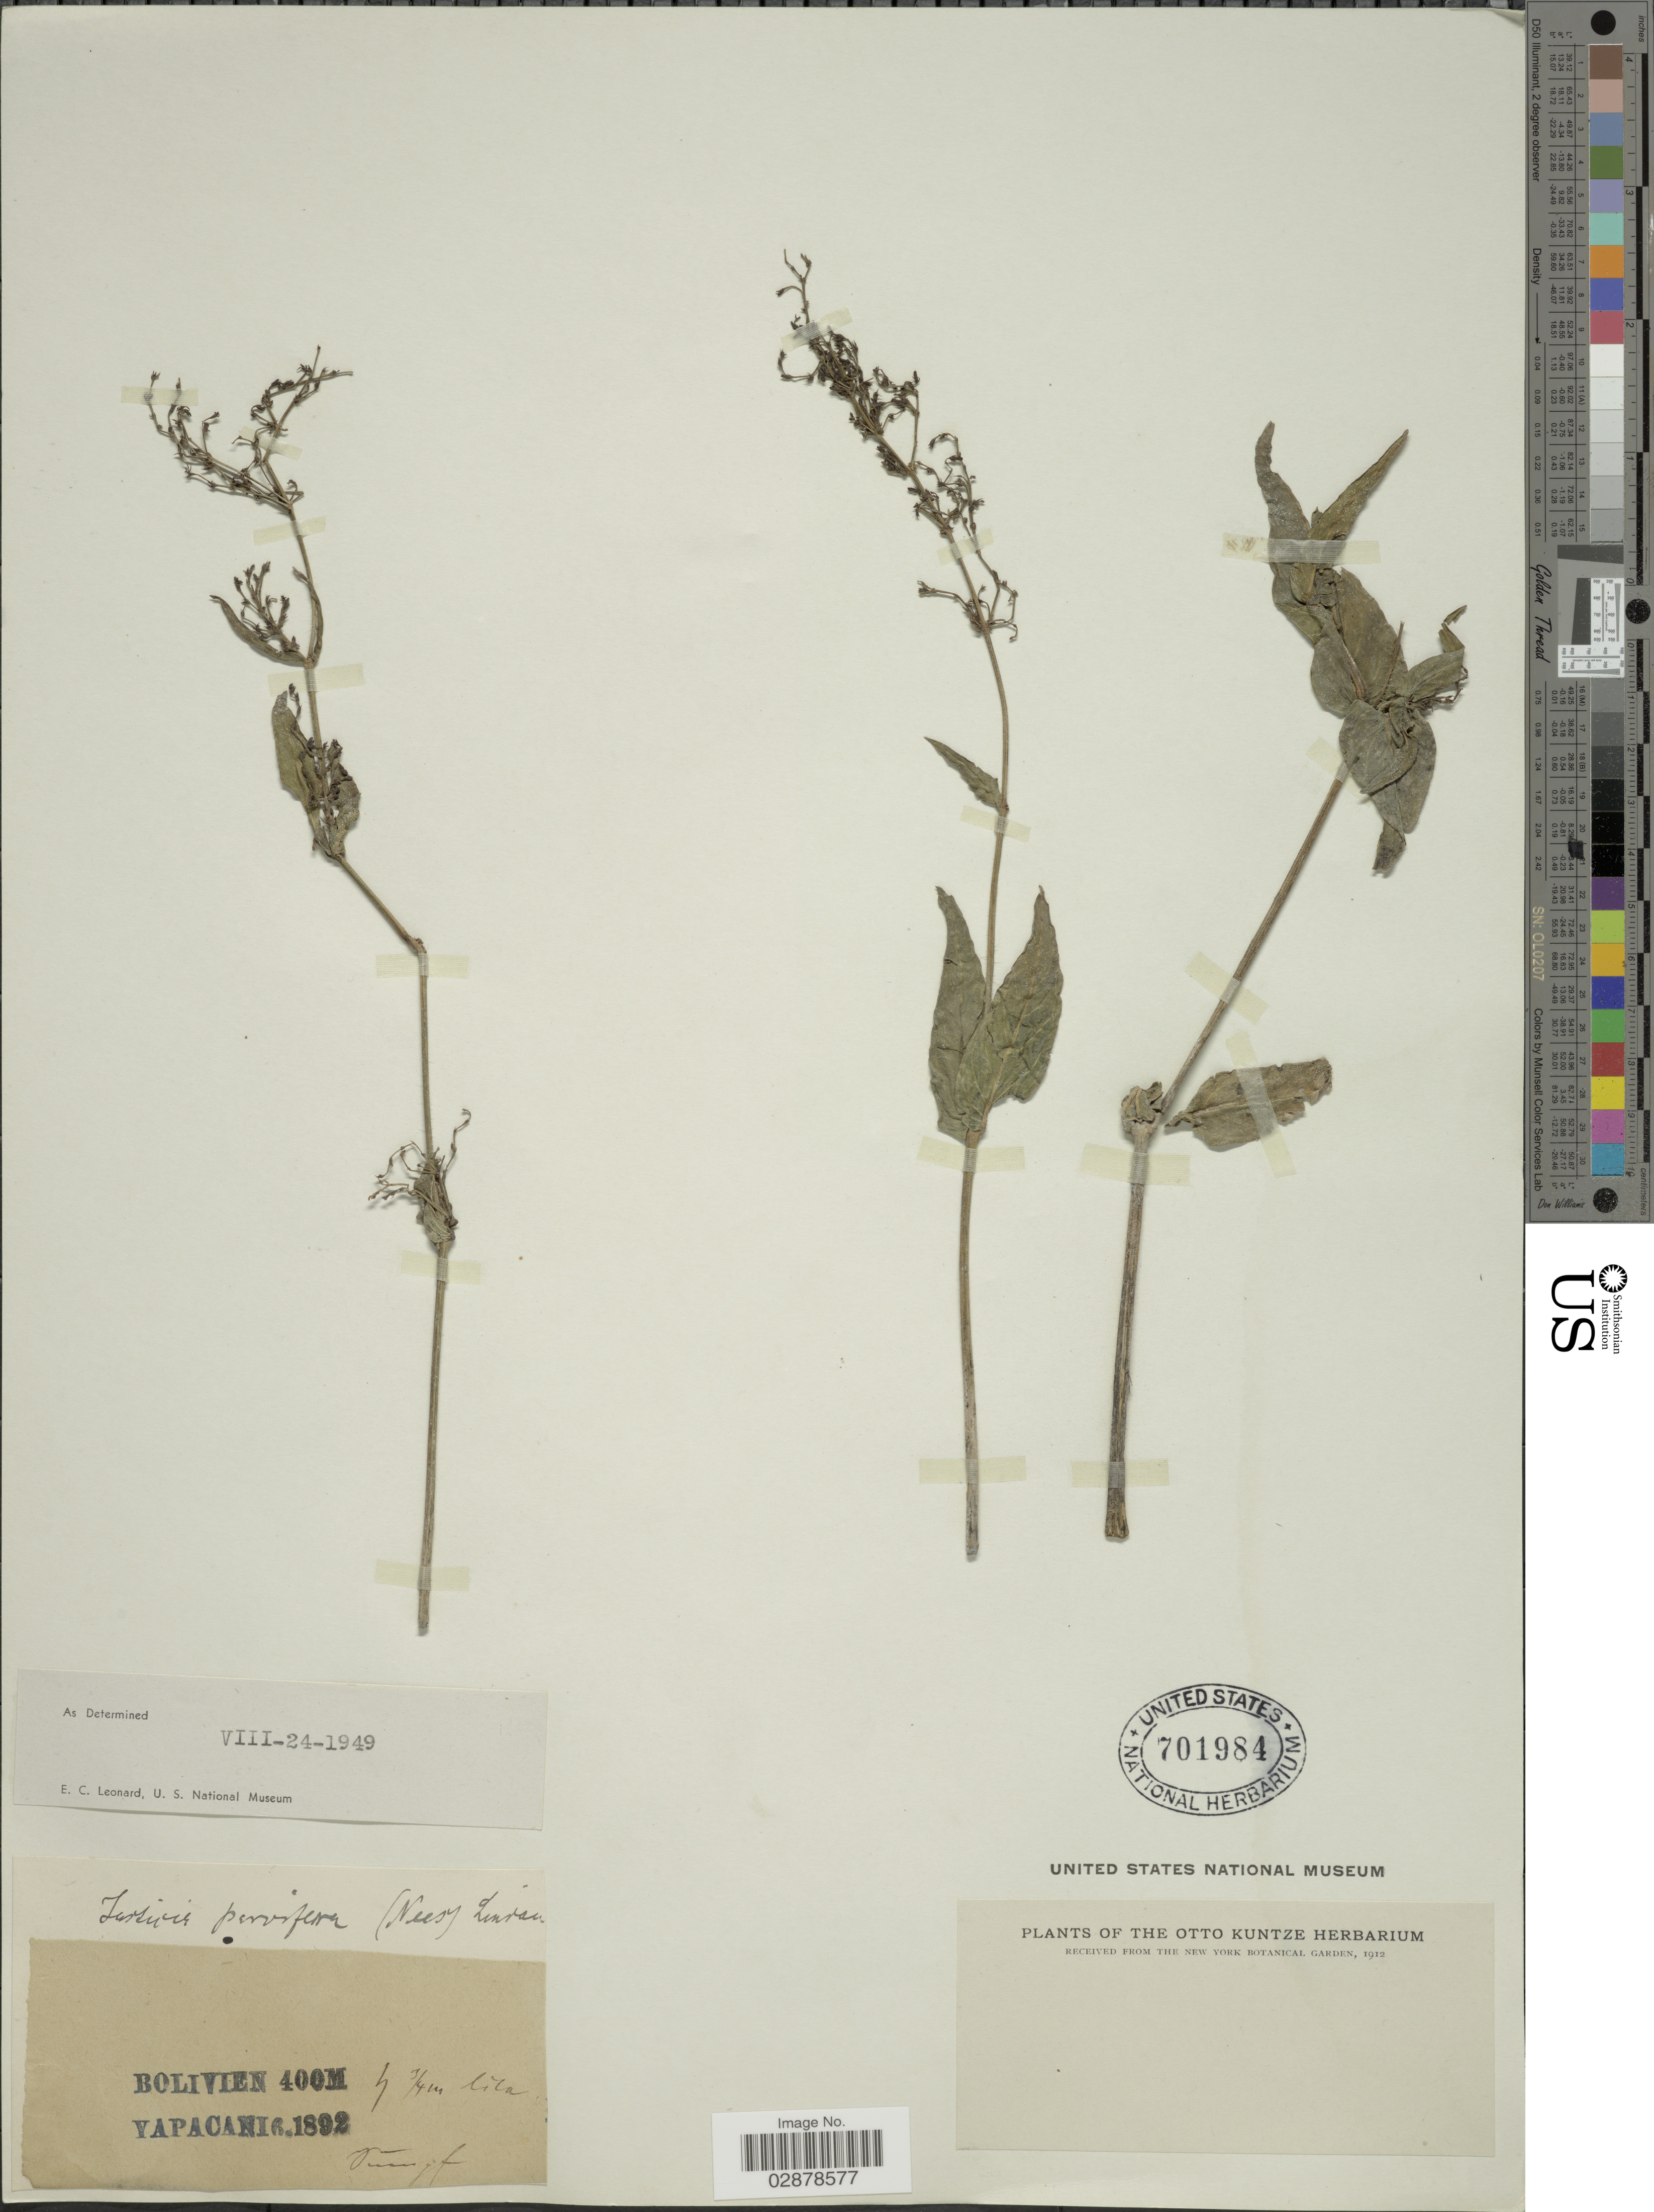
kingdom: Plantae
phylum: Tracheophyta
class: Magnoliopsida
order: Lamiales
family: Acanthaceae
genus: Justicia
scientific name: Justicia comata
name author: (L.) Lam.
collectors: ex herb. Otto Kuntze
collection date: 1892-06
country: Bolivia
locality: Yapacani.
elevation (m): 400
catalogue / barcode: US 701984